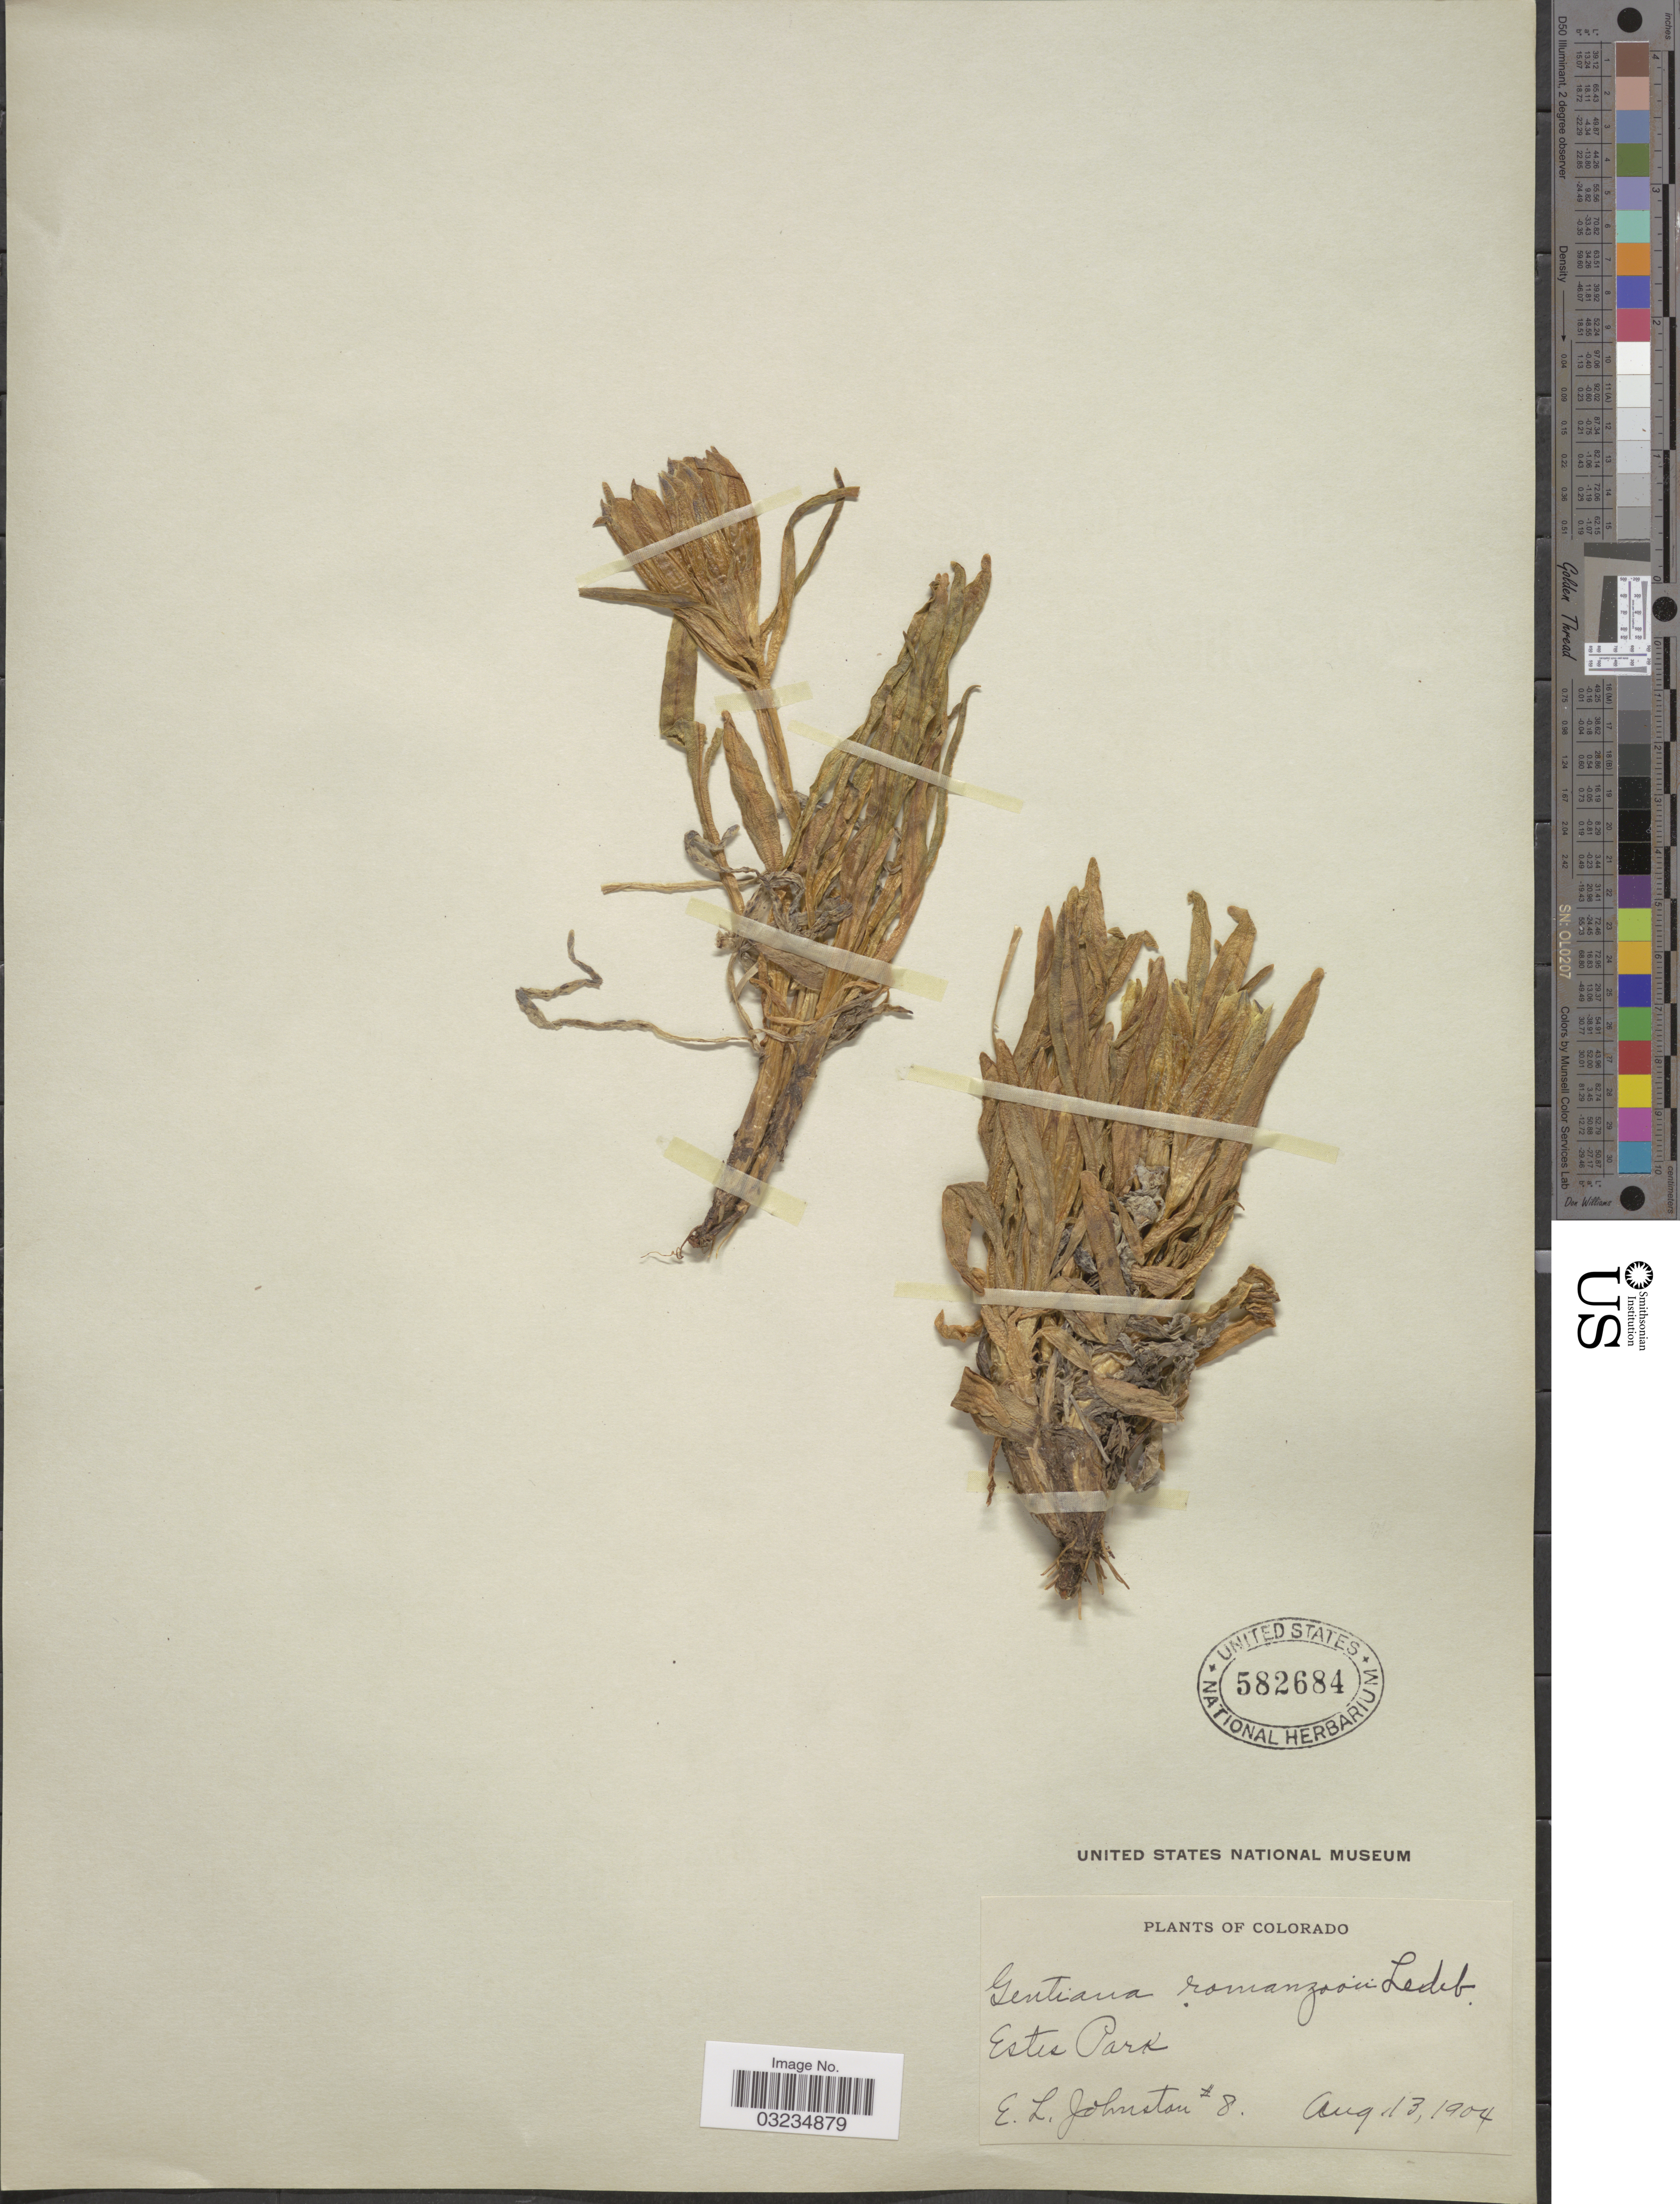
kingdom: Plantae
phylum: Tracheophyta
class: Magnoliopsida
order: Gentianales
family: Gentianaceae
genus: Gentiana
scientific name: Gentiana romanzovii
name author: Ledeb. ex Bunge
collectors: E. L. Johnston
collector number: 8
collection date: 1904-08-13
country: United States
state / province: Colorado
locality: Estes Park.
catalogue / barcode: US 582684